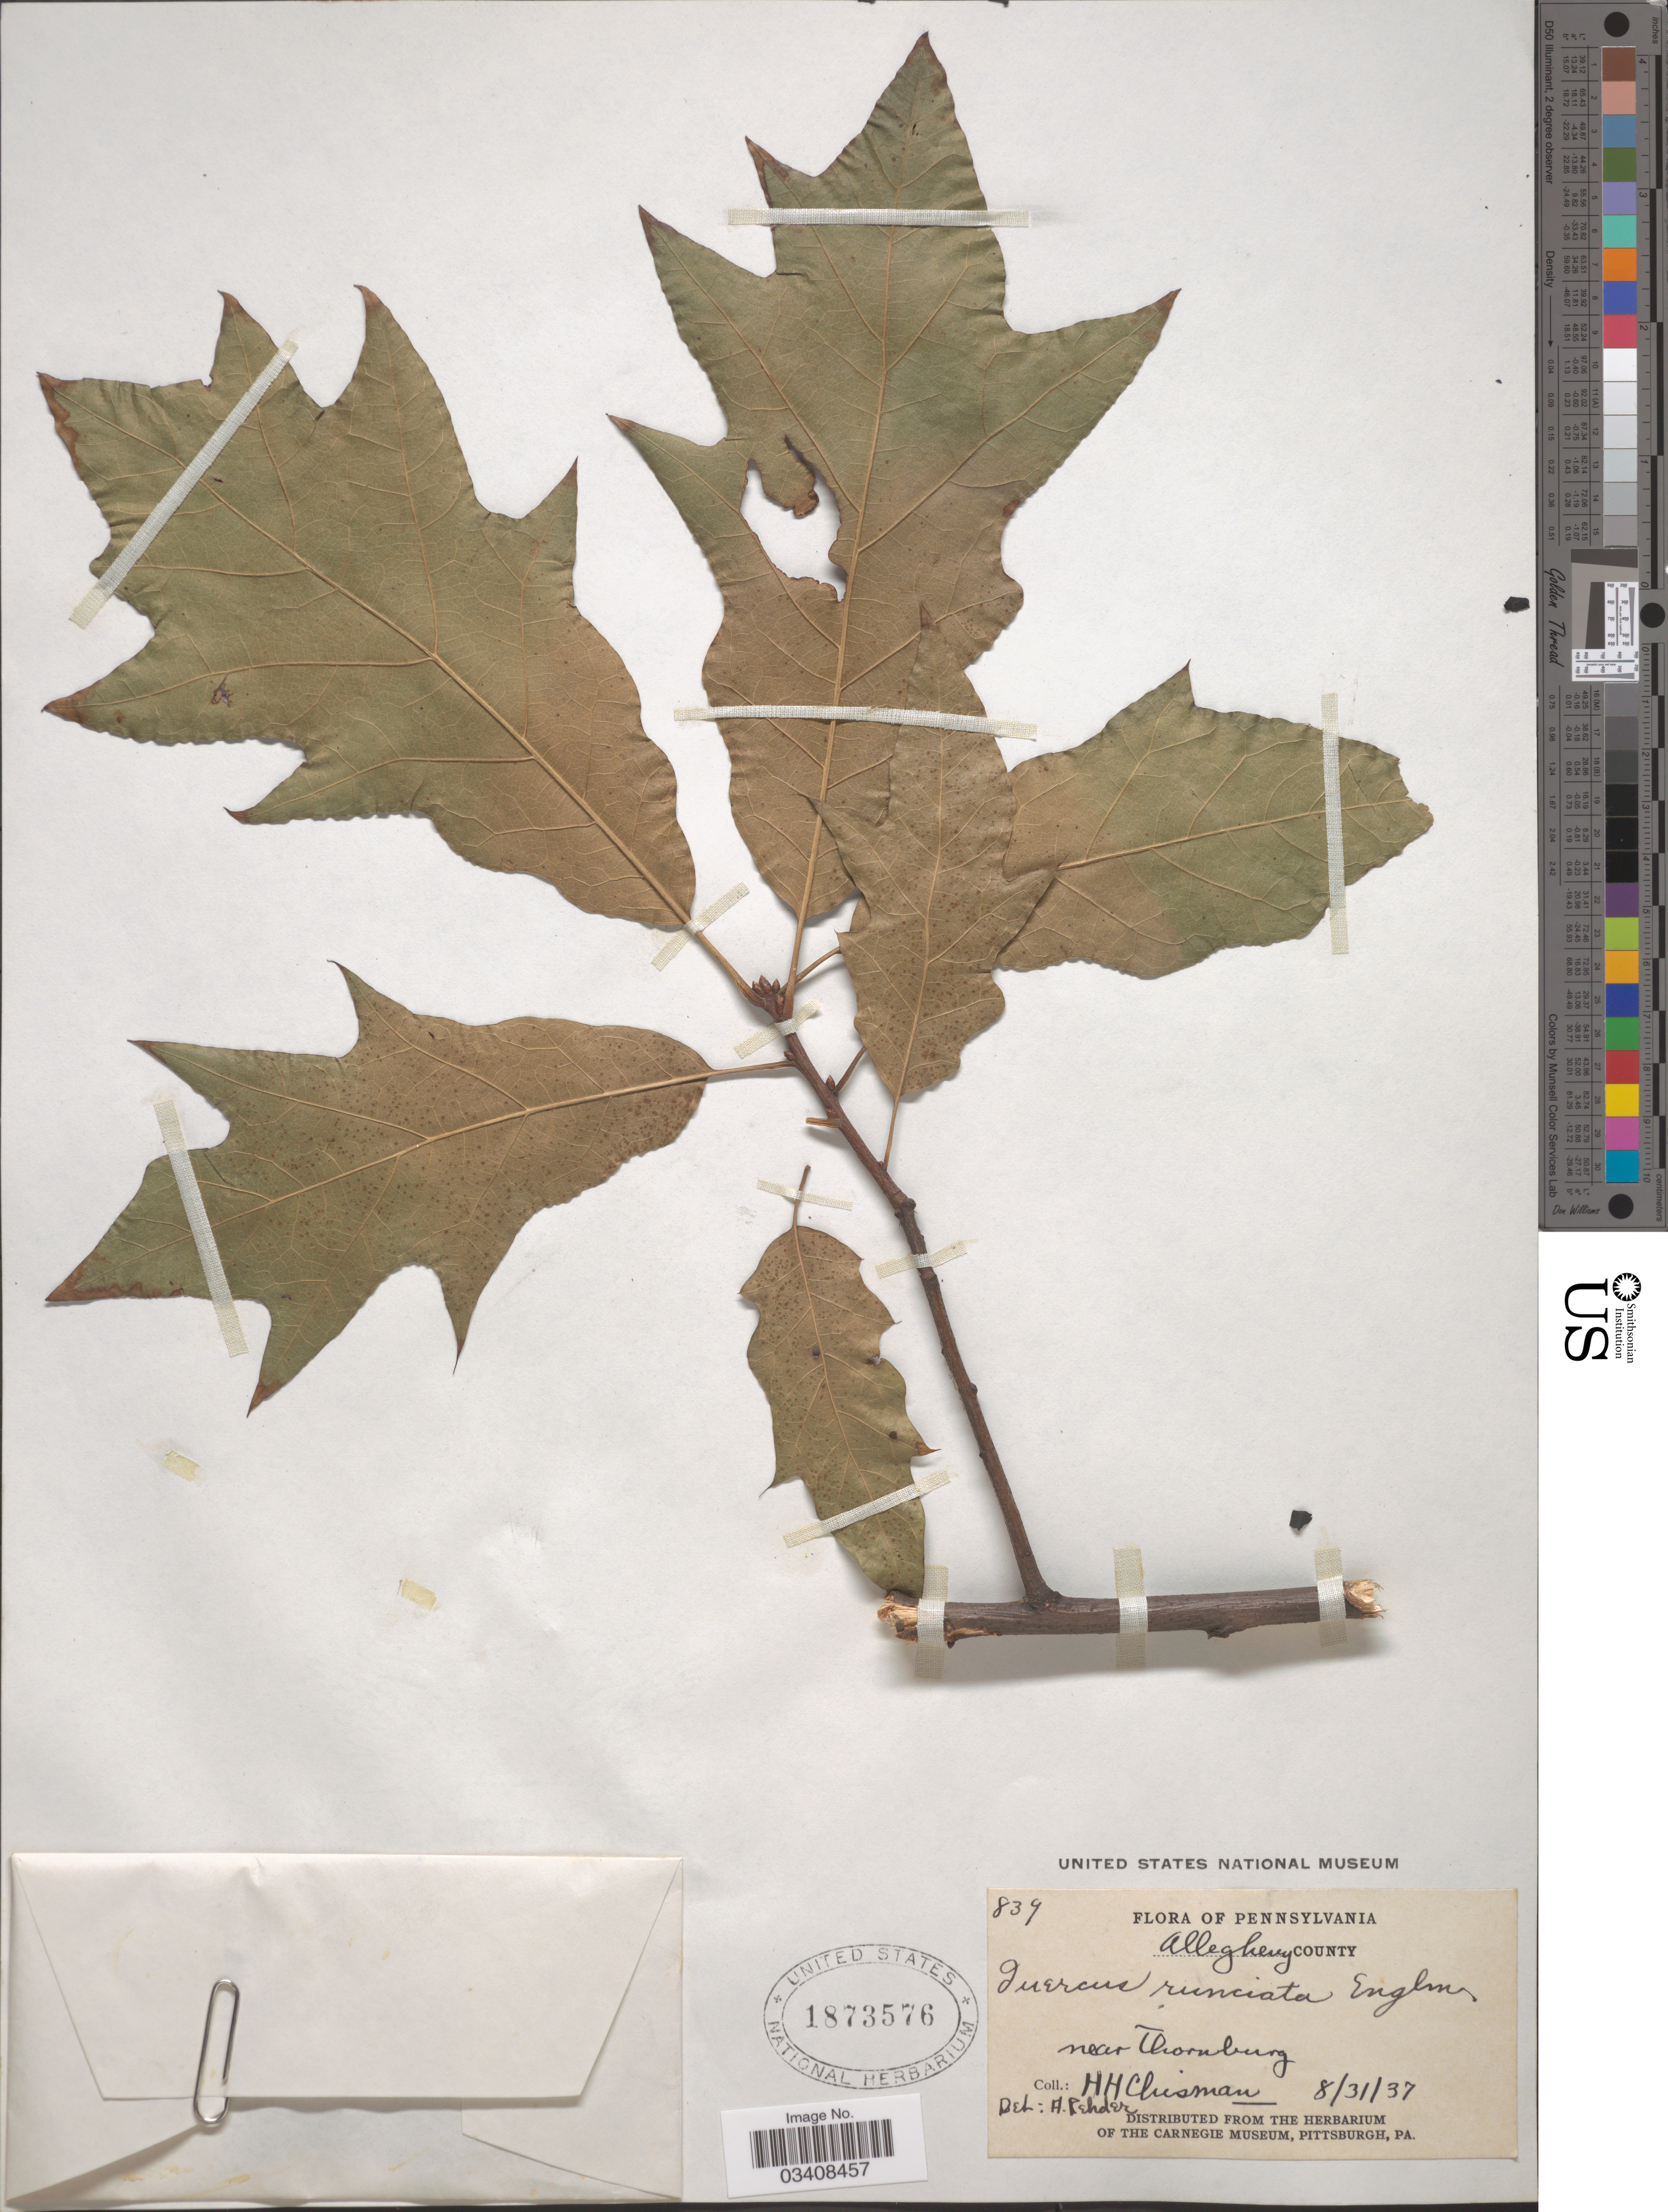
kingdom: Plantae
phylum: Tracheophyta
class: Magnoliopsida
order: Fagales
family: Fagaceae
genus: Quercus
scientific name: Quercus x runcinata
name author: (A. DC.) Engelm.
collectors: H. Chisman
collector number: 839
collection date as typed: Transcribed d/m/y: 31/8/37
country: United States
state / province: Pennsylvania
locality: Allegheny County. Near Thornburg.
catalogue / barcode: US 1873576